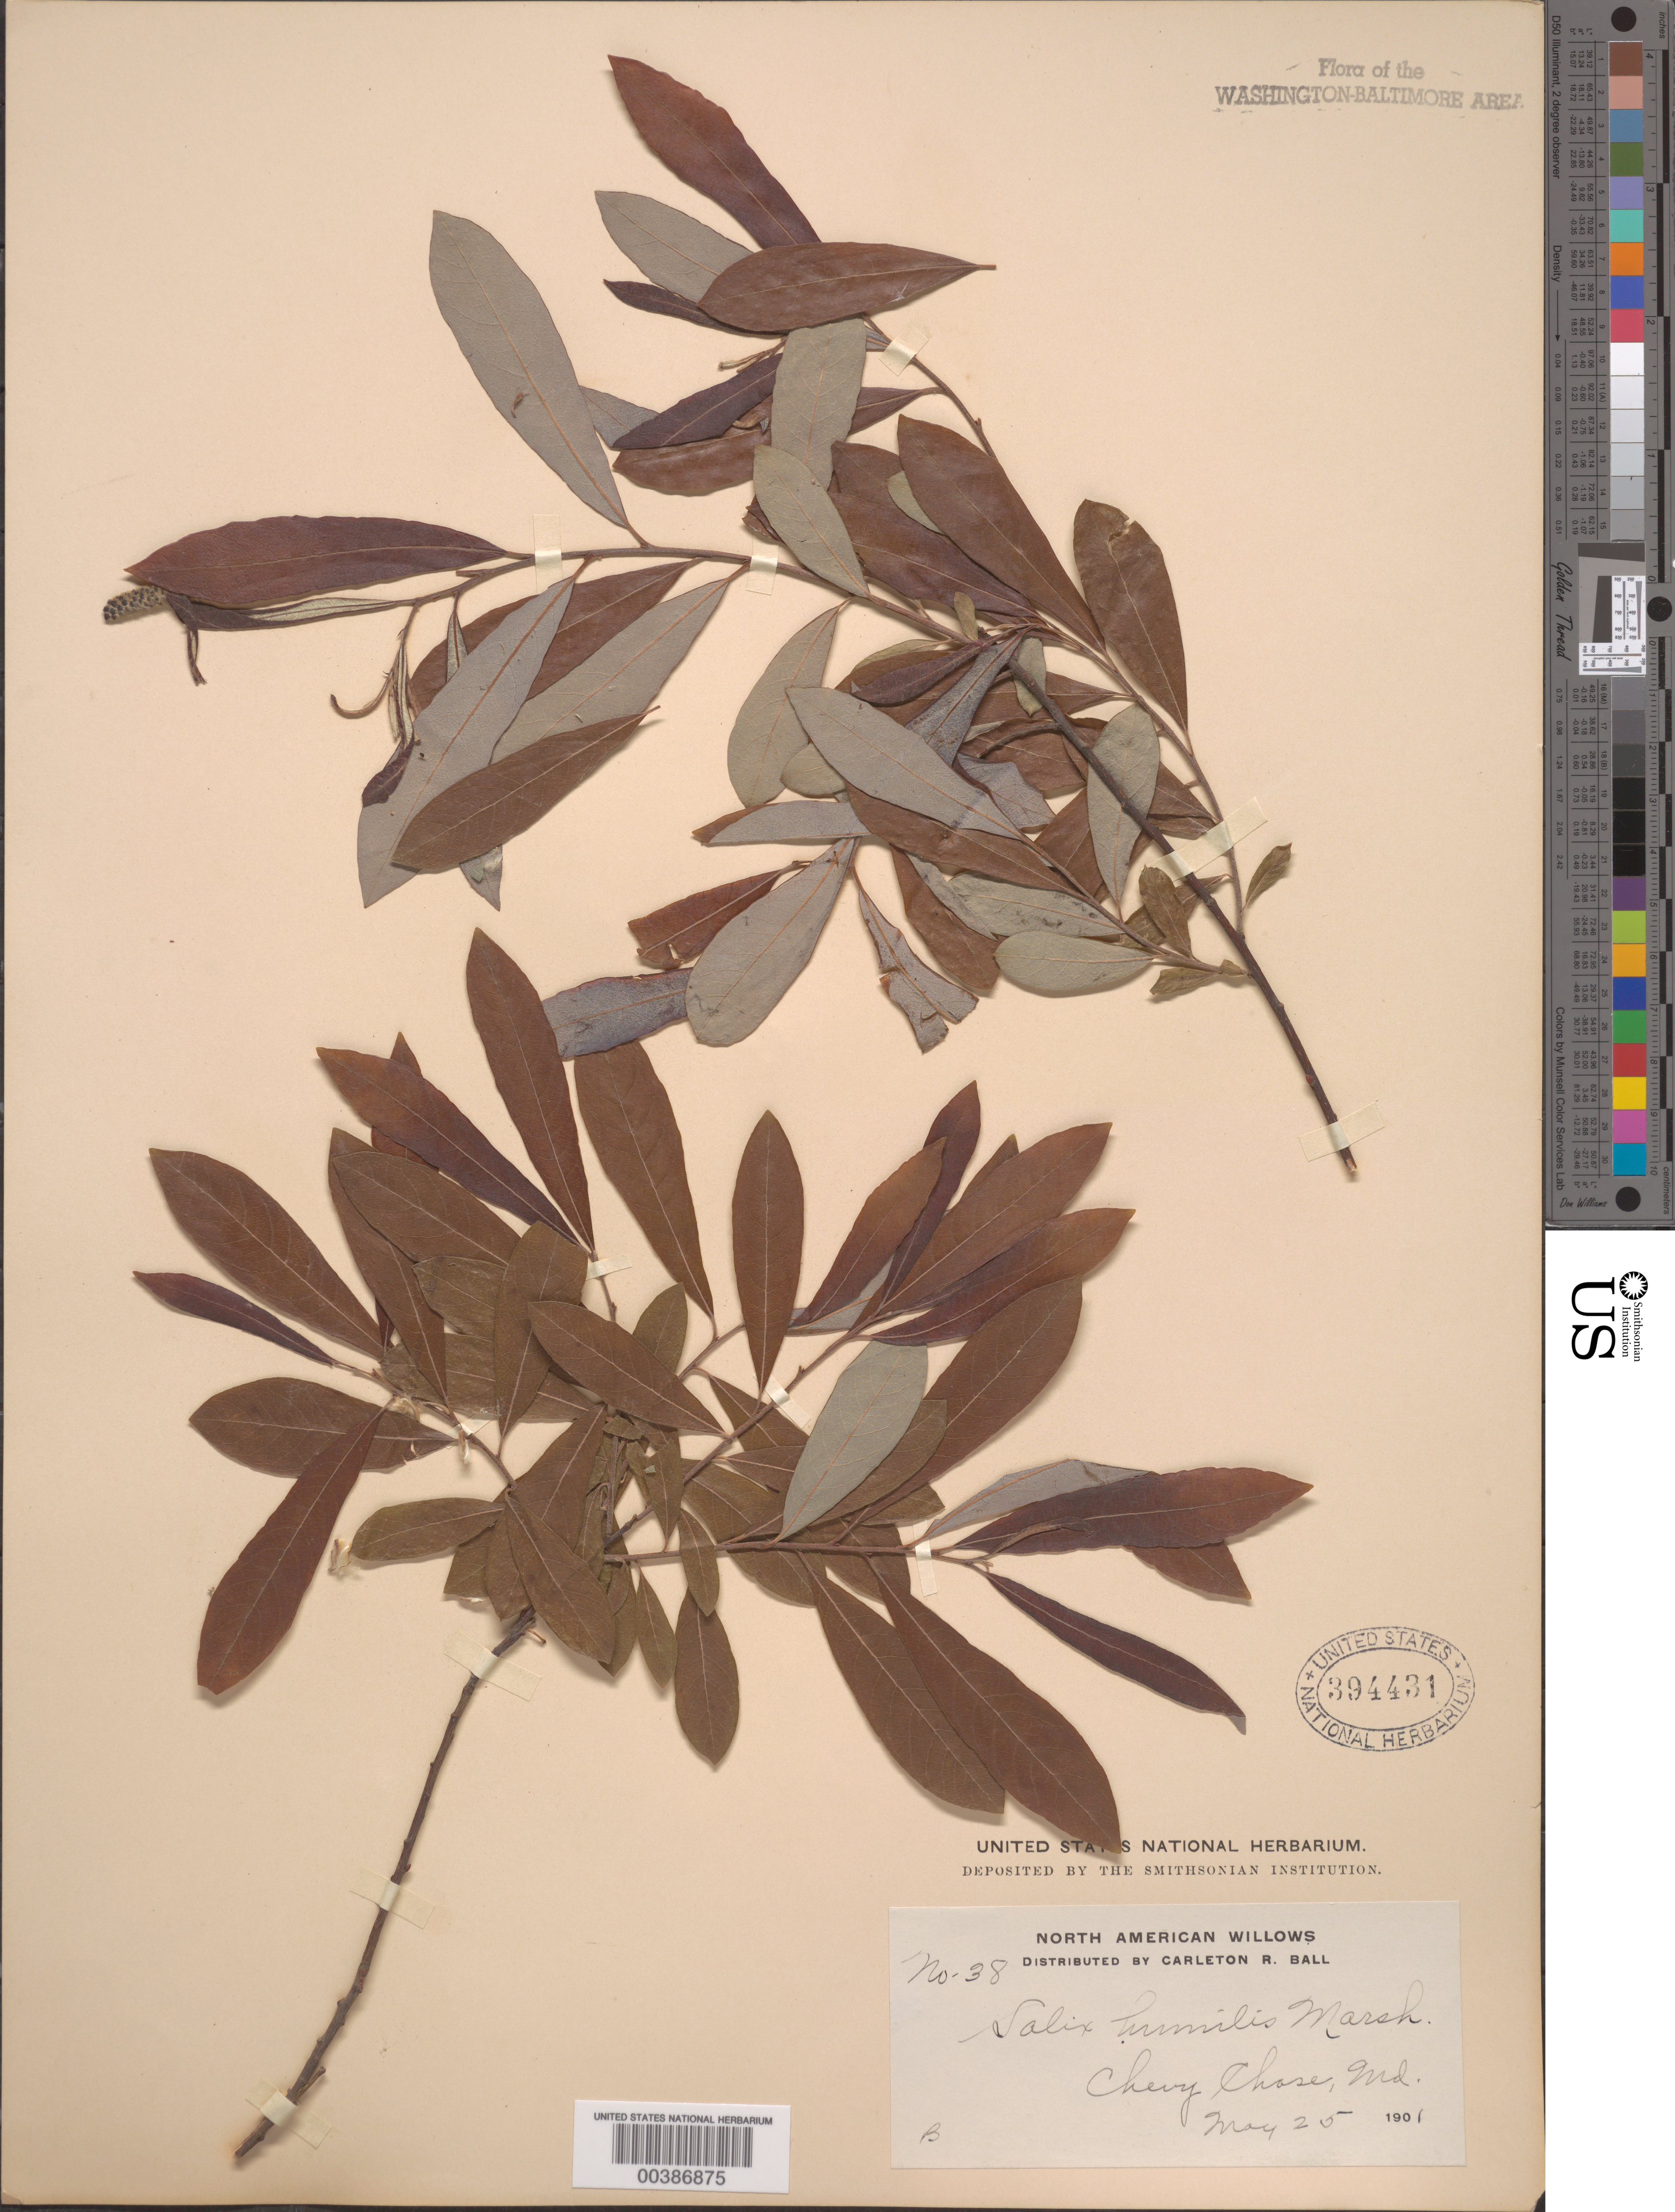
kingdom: Plantae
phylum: Tracheophyta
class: Magnoliopsida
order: Malpighiales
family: Salicaceae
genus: Salix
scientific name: Salix humilis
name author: Marshall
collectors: C. R. Ball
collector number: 38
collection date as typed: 25 May 1901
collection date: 1901-05-25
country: United States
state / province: Maryland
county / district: Montgomery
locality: Chevy Chase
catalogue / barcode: US 394431